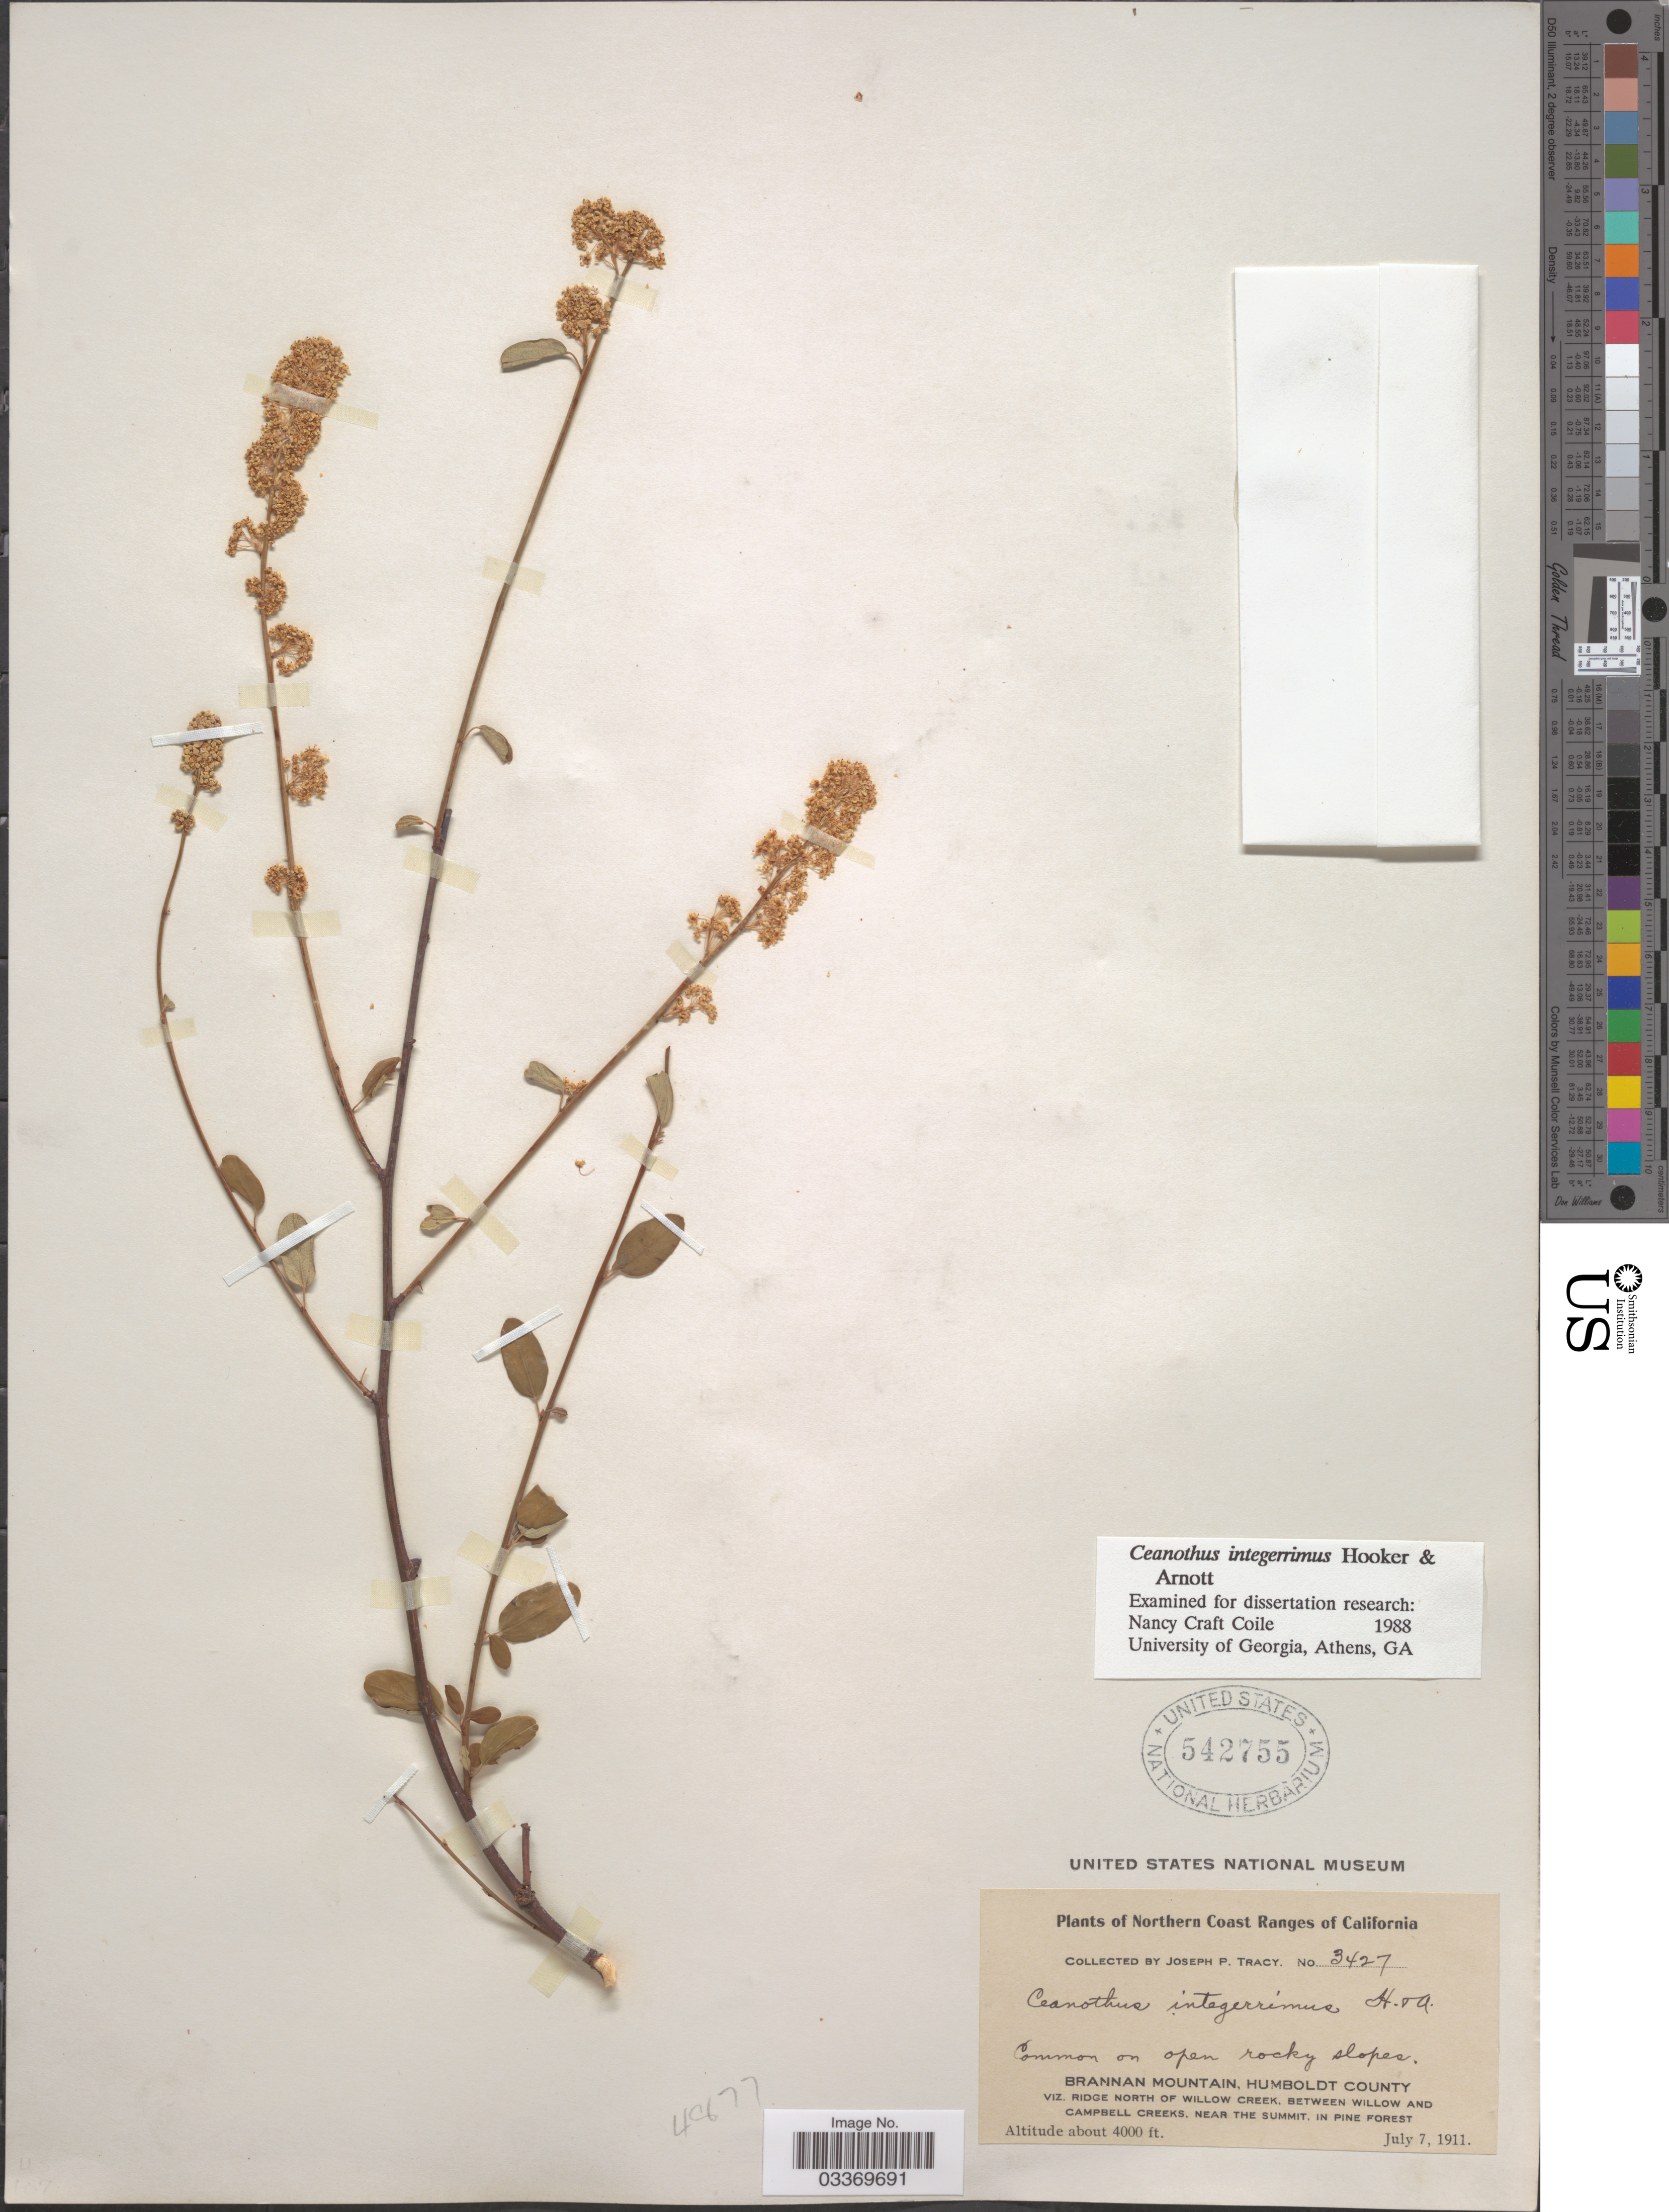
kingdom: Plantae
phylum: Tracheophyta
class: Magnoliopsida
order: Rosales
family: Rhamnaceae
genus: Ceanothus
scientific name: Ceanothus integerrimus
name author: Hook. & Arn.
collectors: J. Tracy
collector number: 3427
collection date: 1911-07-07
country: United States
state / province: California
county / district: Humboldt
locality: Northern Coast Ranges of California. Brannan Mountain, Humboldt County. Viz. Ridge north of Willow Creek, between Willow and Campbell Creeks, near the summit, in pine forest.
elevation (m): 1219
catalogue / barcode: US 542755